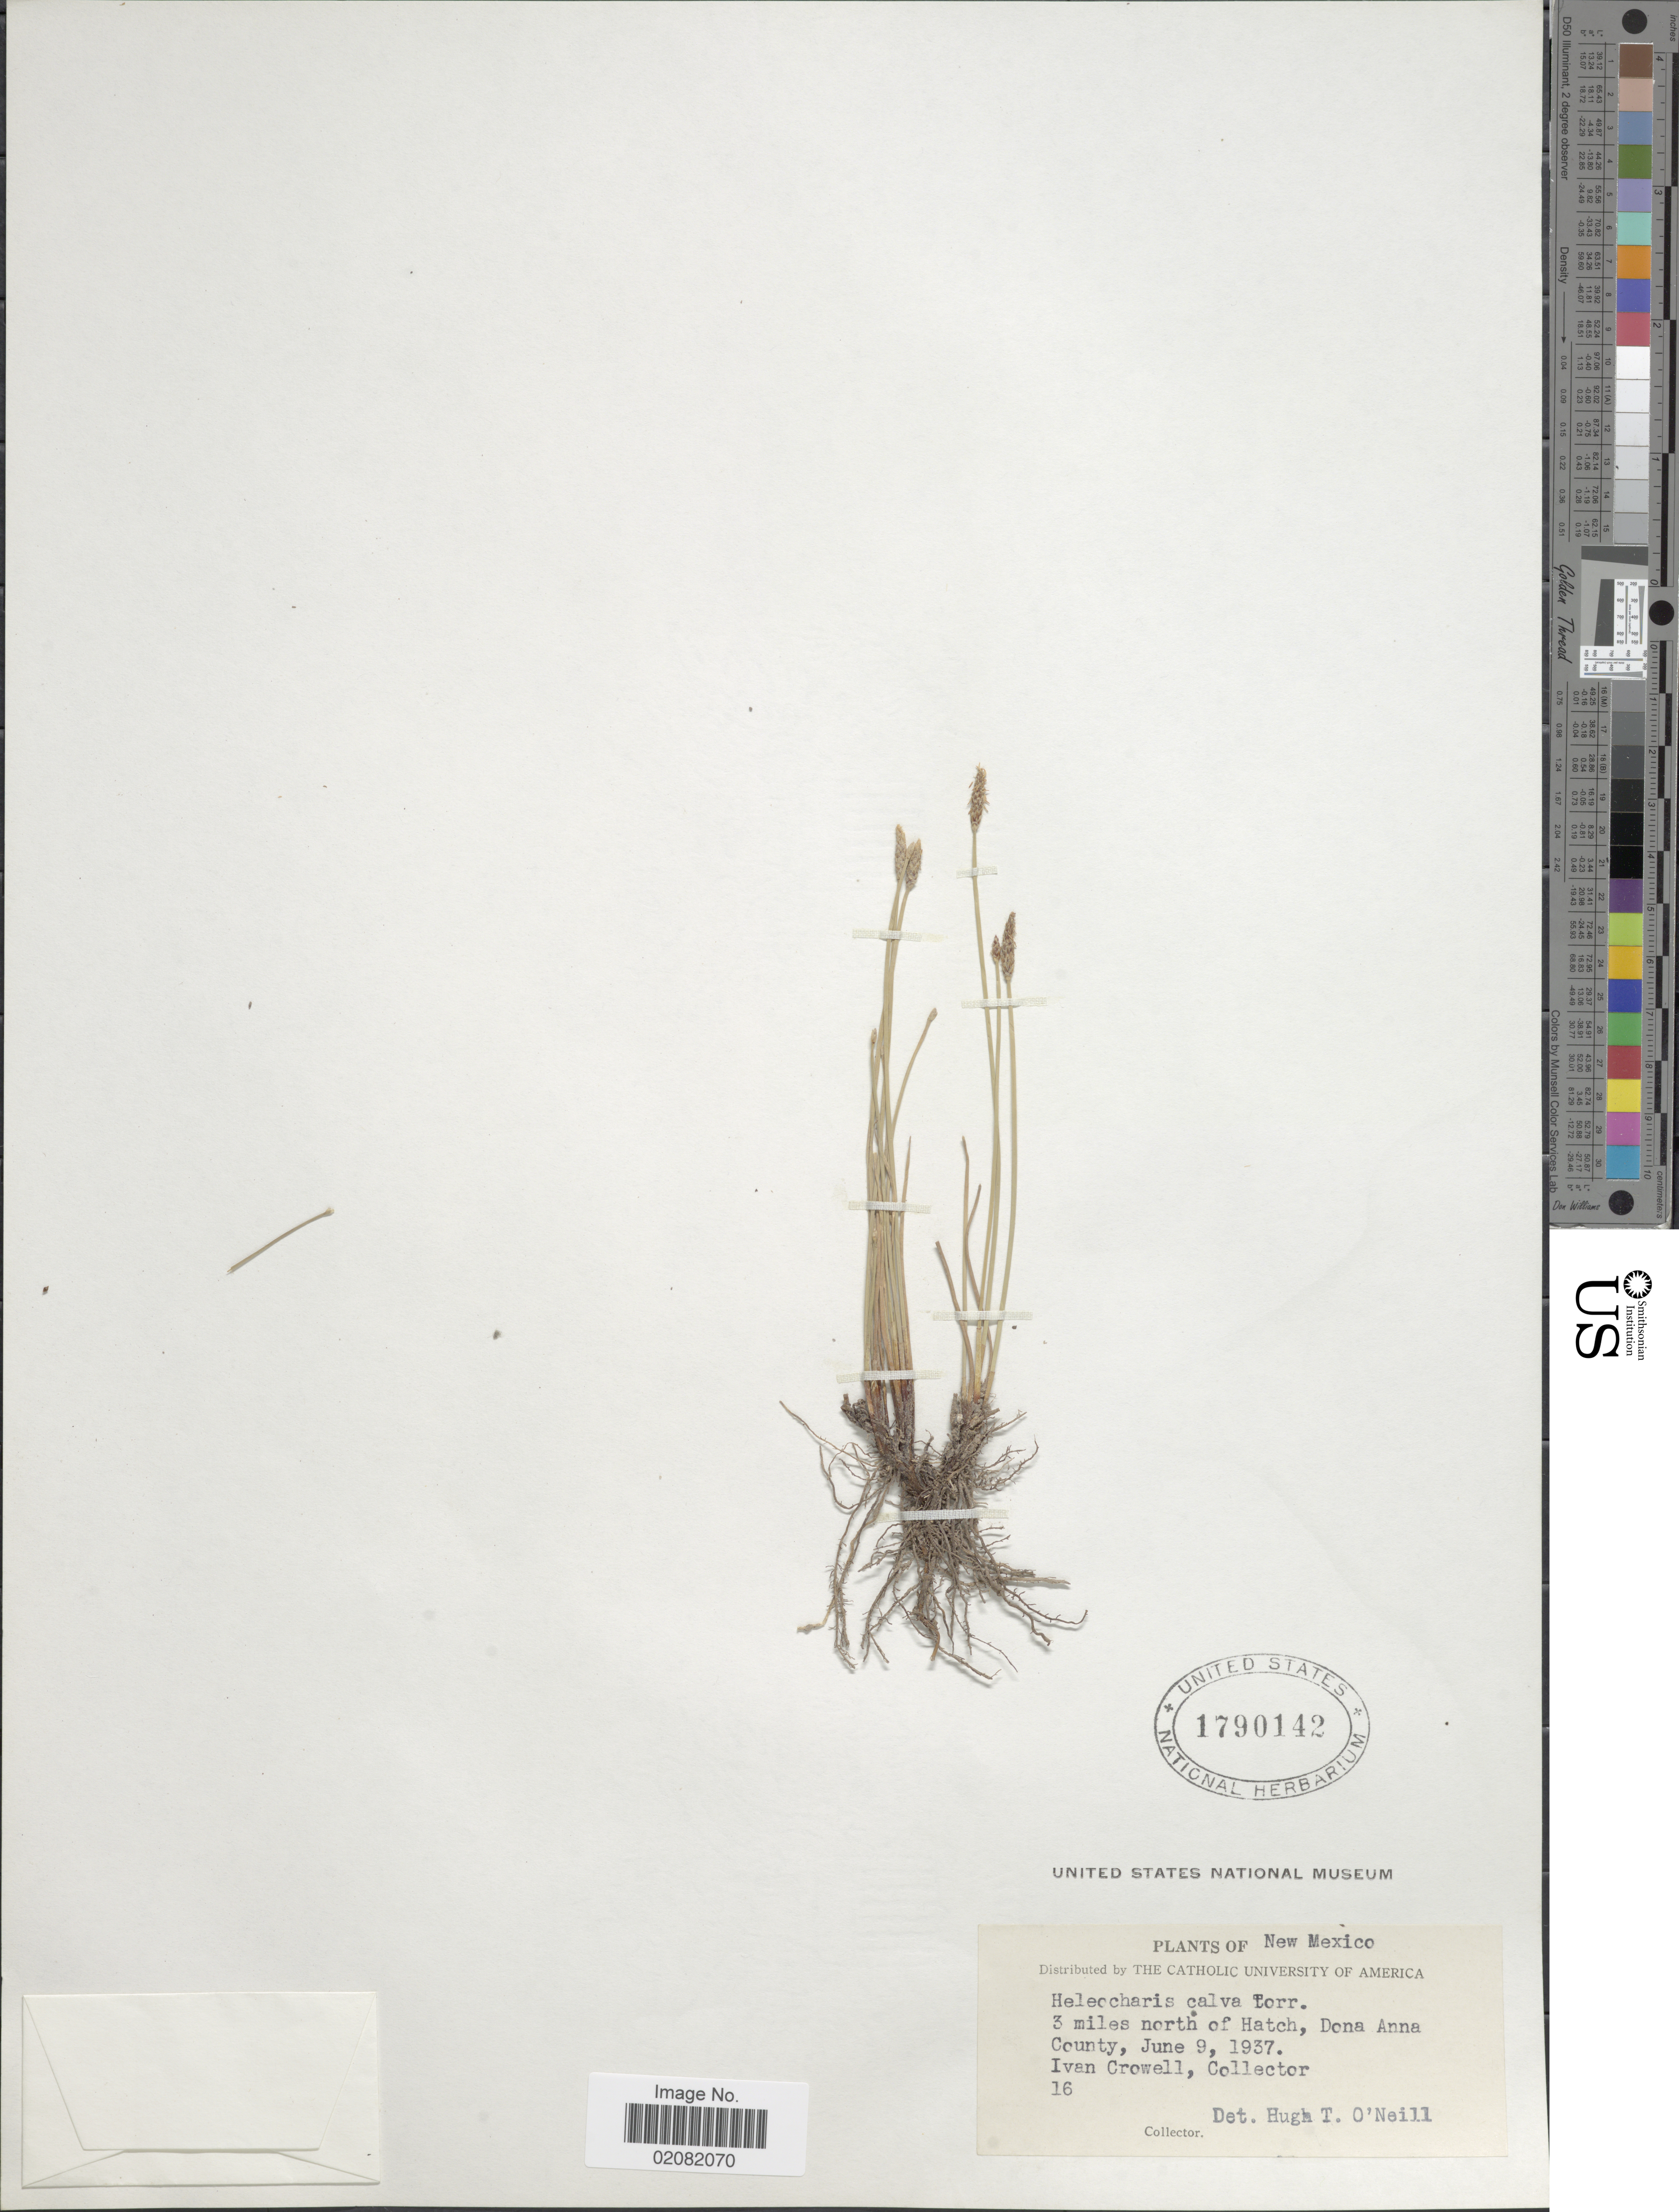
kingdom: Plantae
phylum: Tracheophyta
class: Liliopsida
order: Poales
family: Cyperaceae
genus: Eleocharis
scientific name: Eleocharis erythropoda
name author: Steud.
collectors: I. Crowell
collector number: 16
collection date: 1937-06-09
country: United States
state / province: New Mexico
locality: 3 miles north of Hatch, Dona Ana County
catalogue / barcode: US 1790142